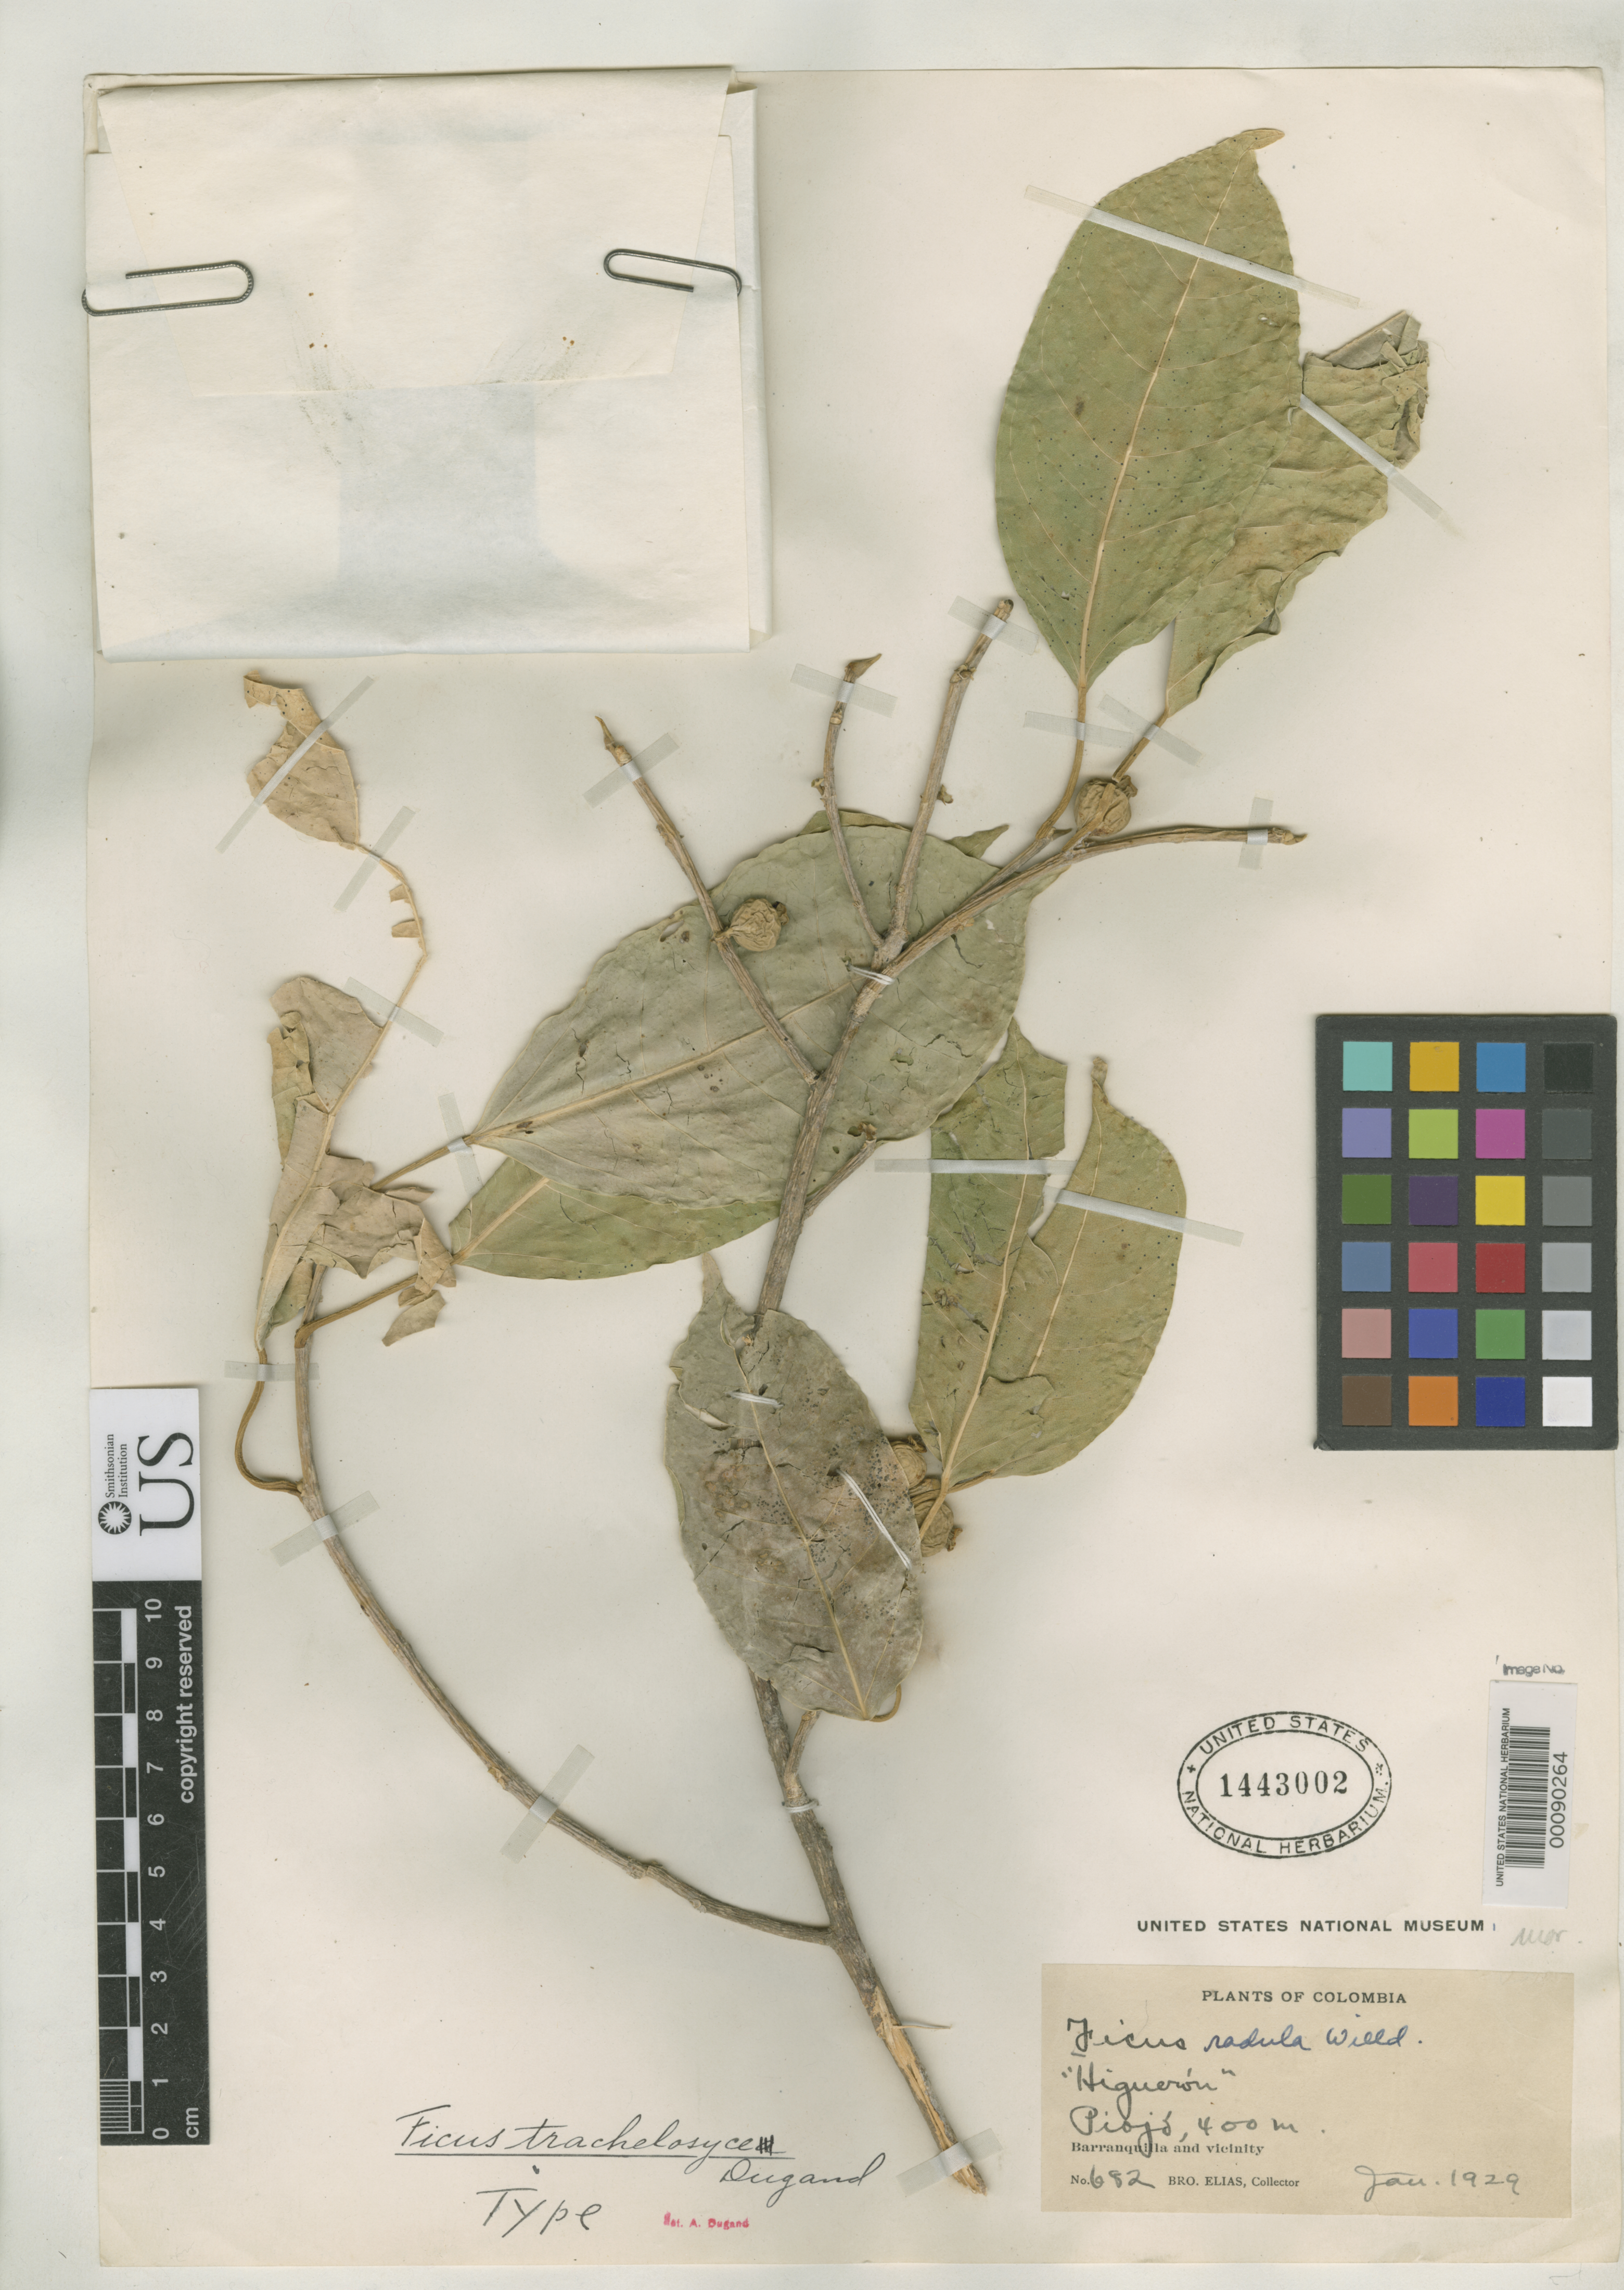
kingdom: Plantae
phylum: Tracheophyta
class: Magnoliopsida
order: Rosales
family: Moraceae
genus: Ficus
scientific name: Ficus trachelosyce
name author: Dugand G.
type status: Holotype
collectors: Bro. Elias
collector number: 682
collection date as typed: Jan 1929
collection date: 1929-01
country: Colombia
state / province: Atlántico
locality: Barranquilla, Piojo.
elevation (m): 400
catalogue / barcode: US 1443002